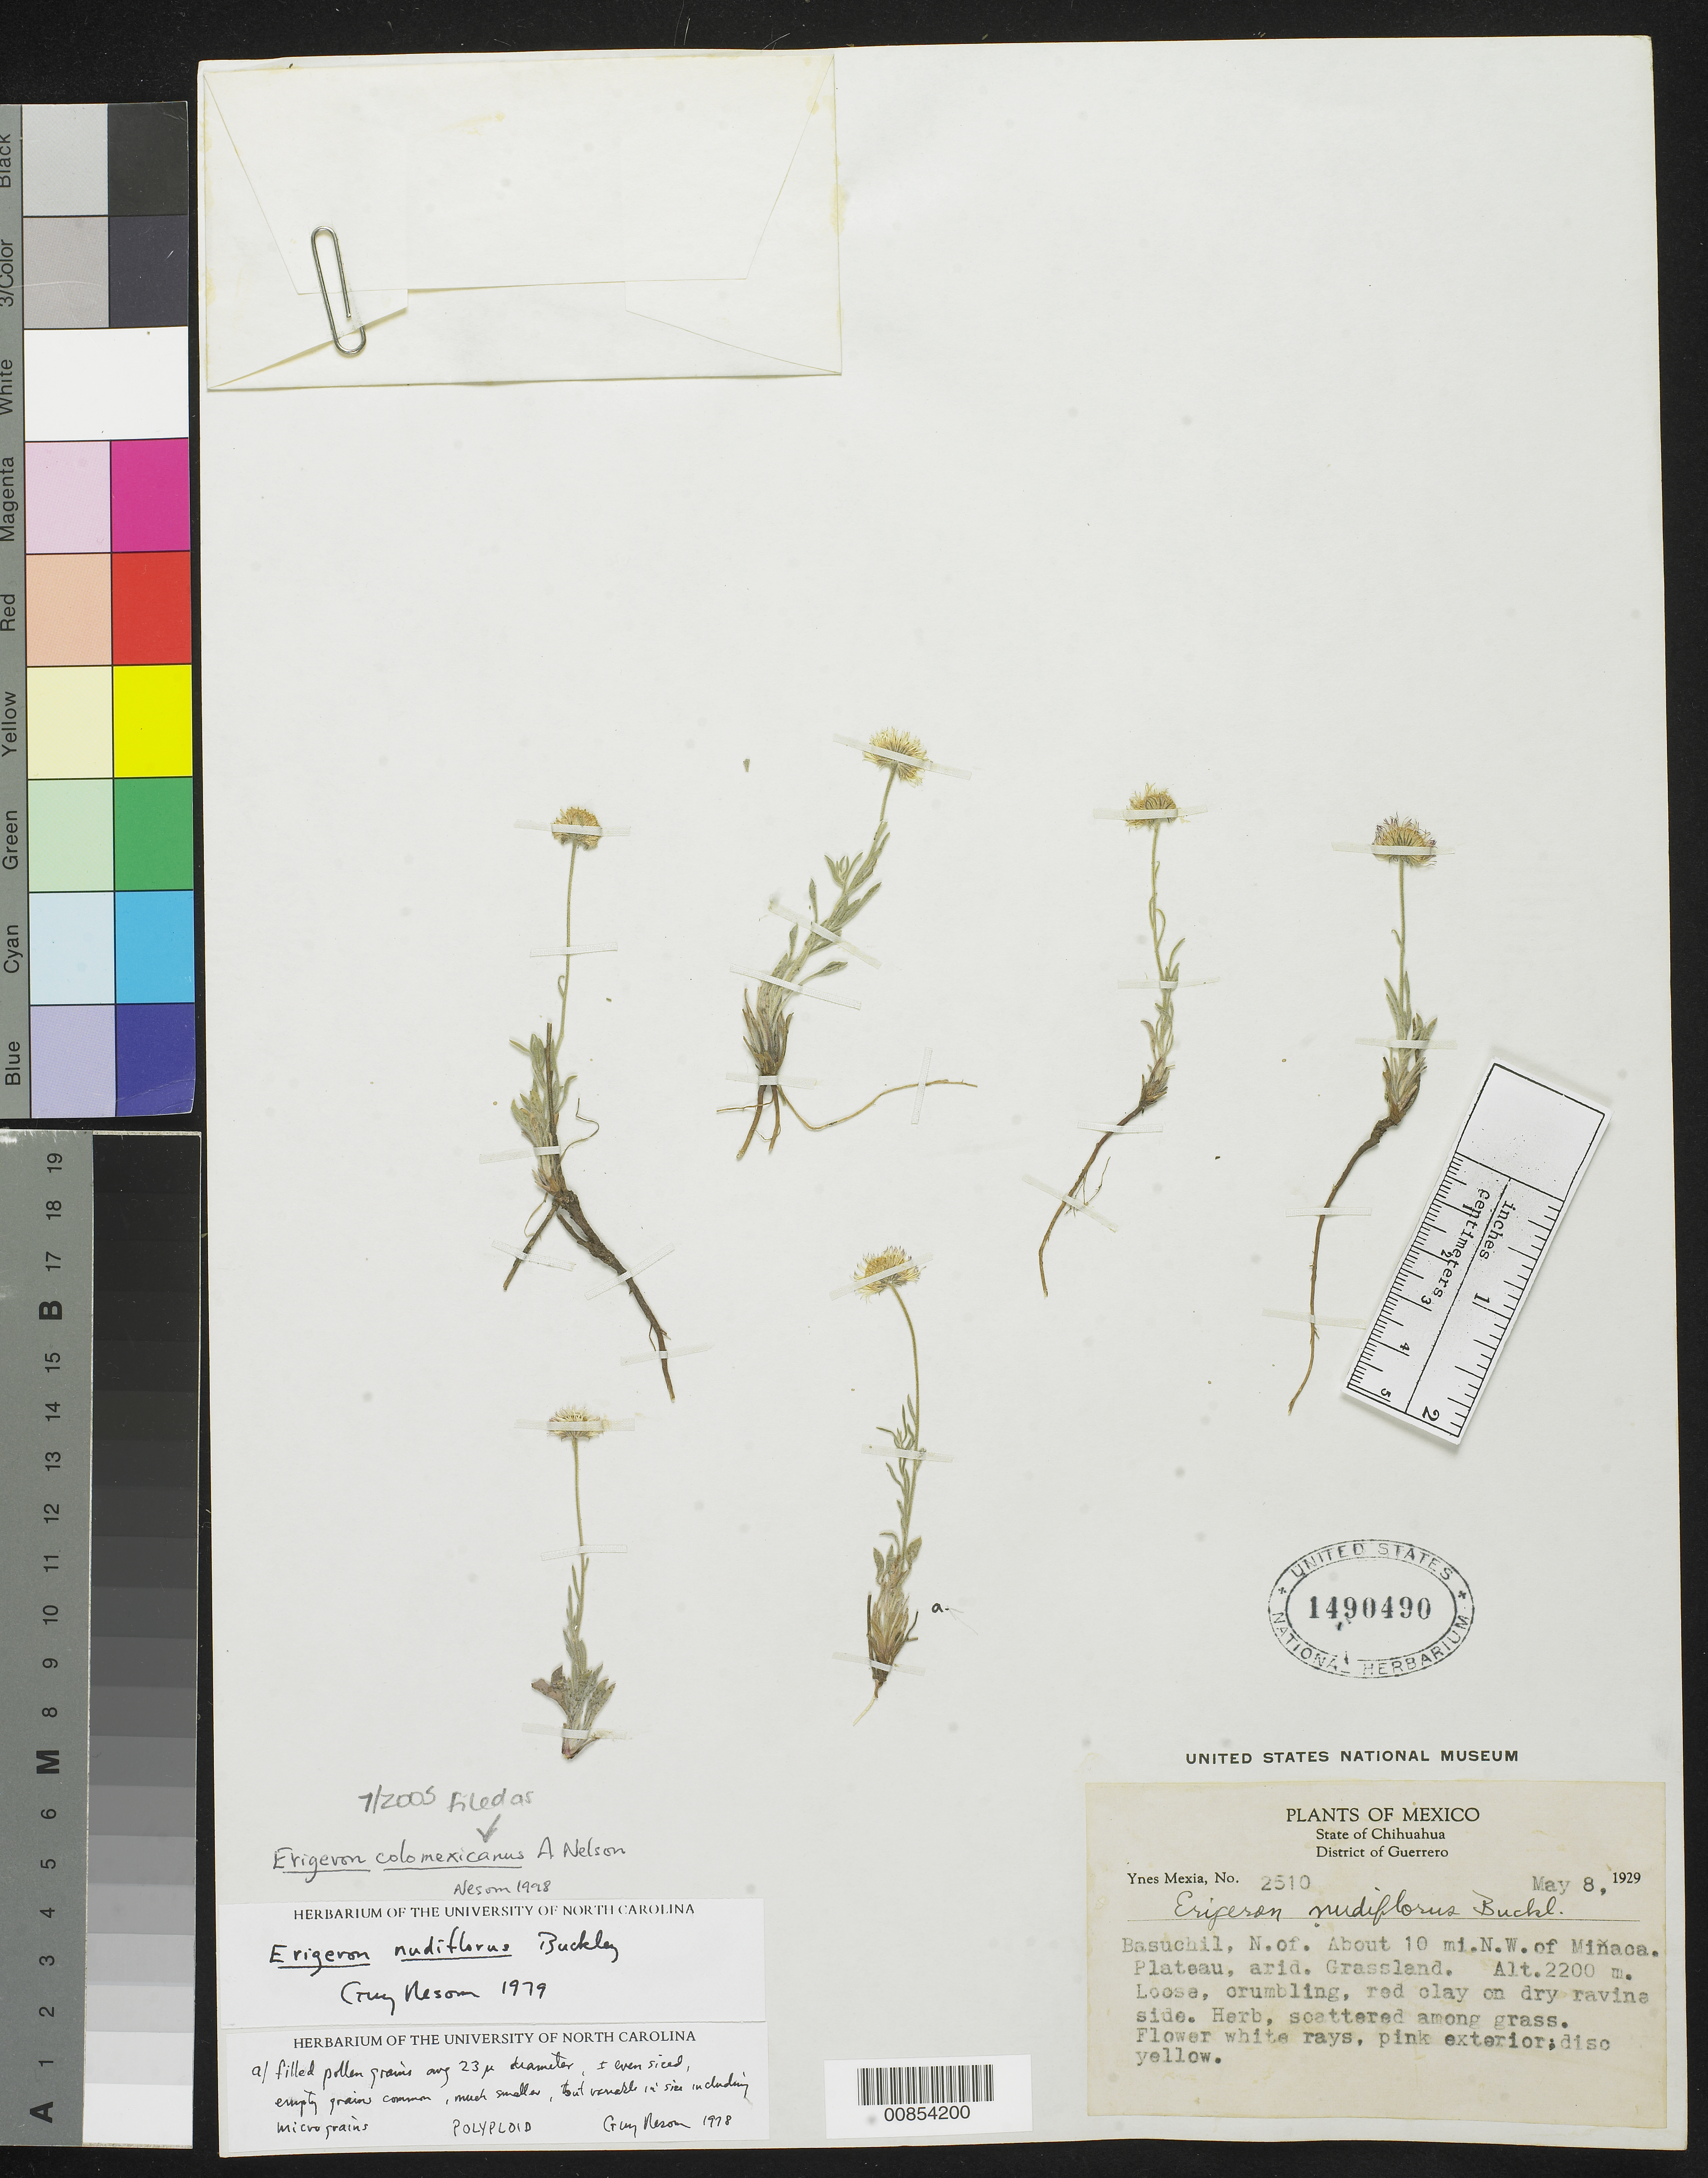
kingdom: Plantae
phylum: Tracheophyta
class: Magnoliopsida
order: Asterales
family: Asteraceae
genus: Erigeron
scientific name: Erigeron colomexicanus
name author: A. Nelson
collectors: Y. Mexia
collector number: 2510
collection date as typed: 08 May 1929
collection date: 1929-05-08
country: Mexico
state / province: Chihuahua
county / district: Guerrero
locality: Basuchil, N of. About 10 mi. NW of Miñaca.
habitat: Plateau, arid. Grassland. Scattered among grass. Loose, crumbling, red clay on dry ravine side.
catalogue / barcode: US 1490490